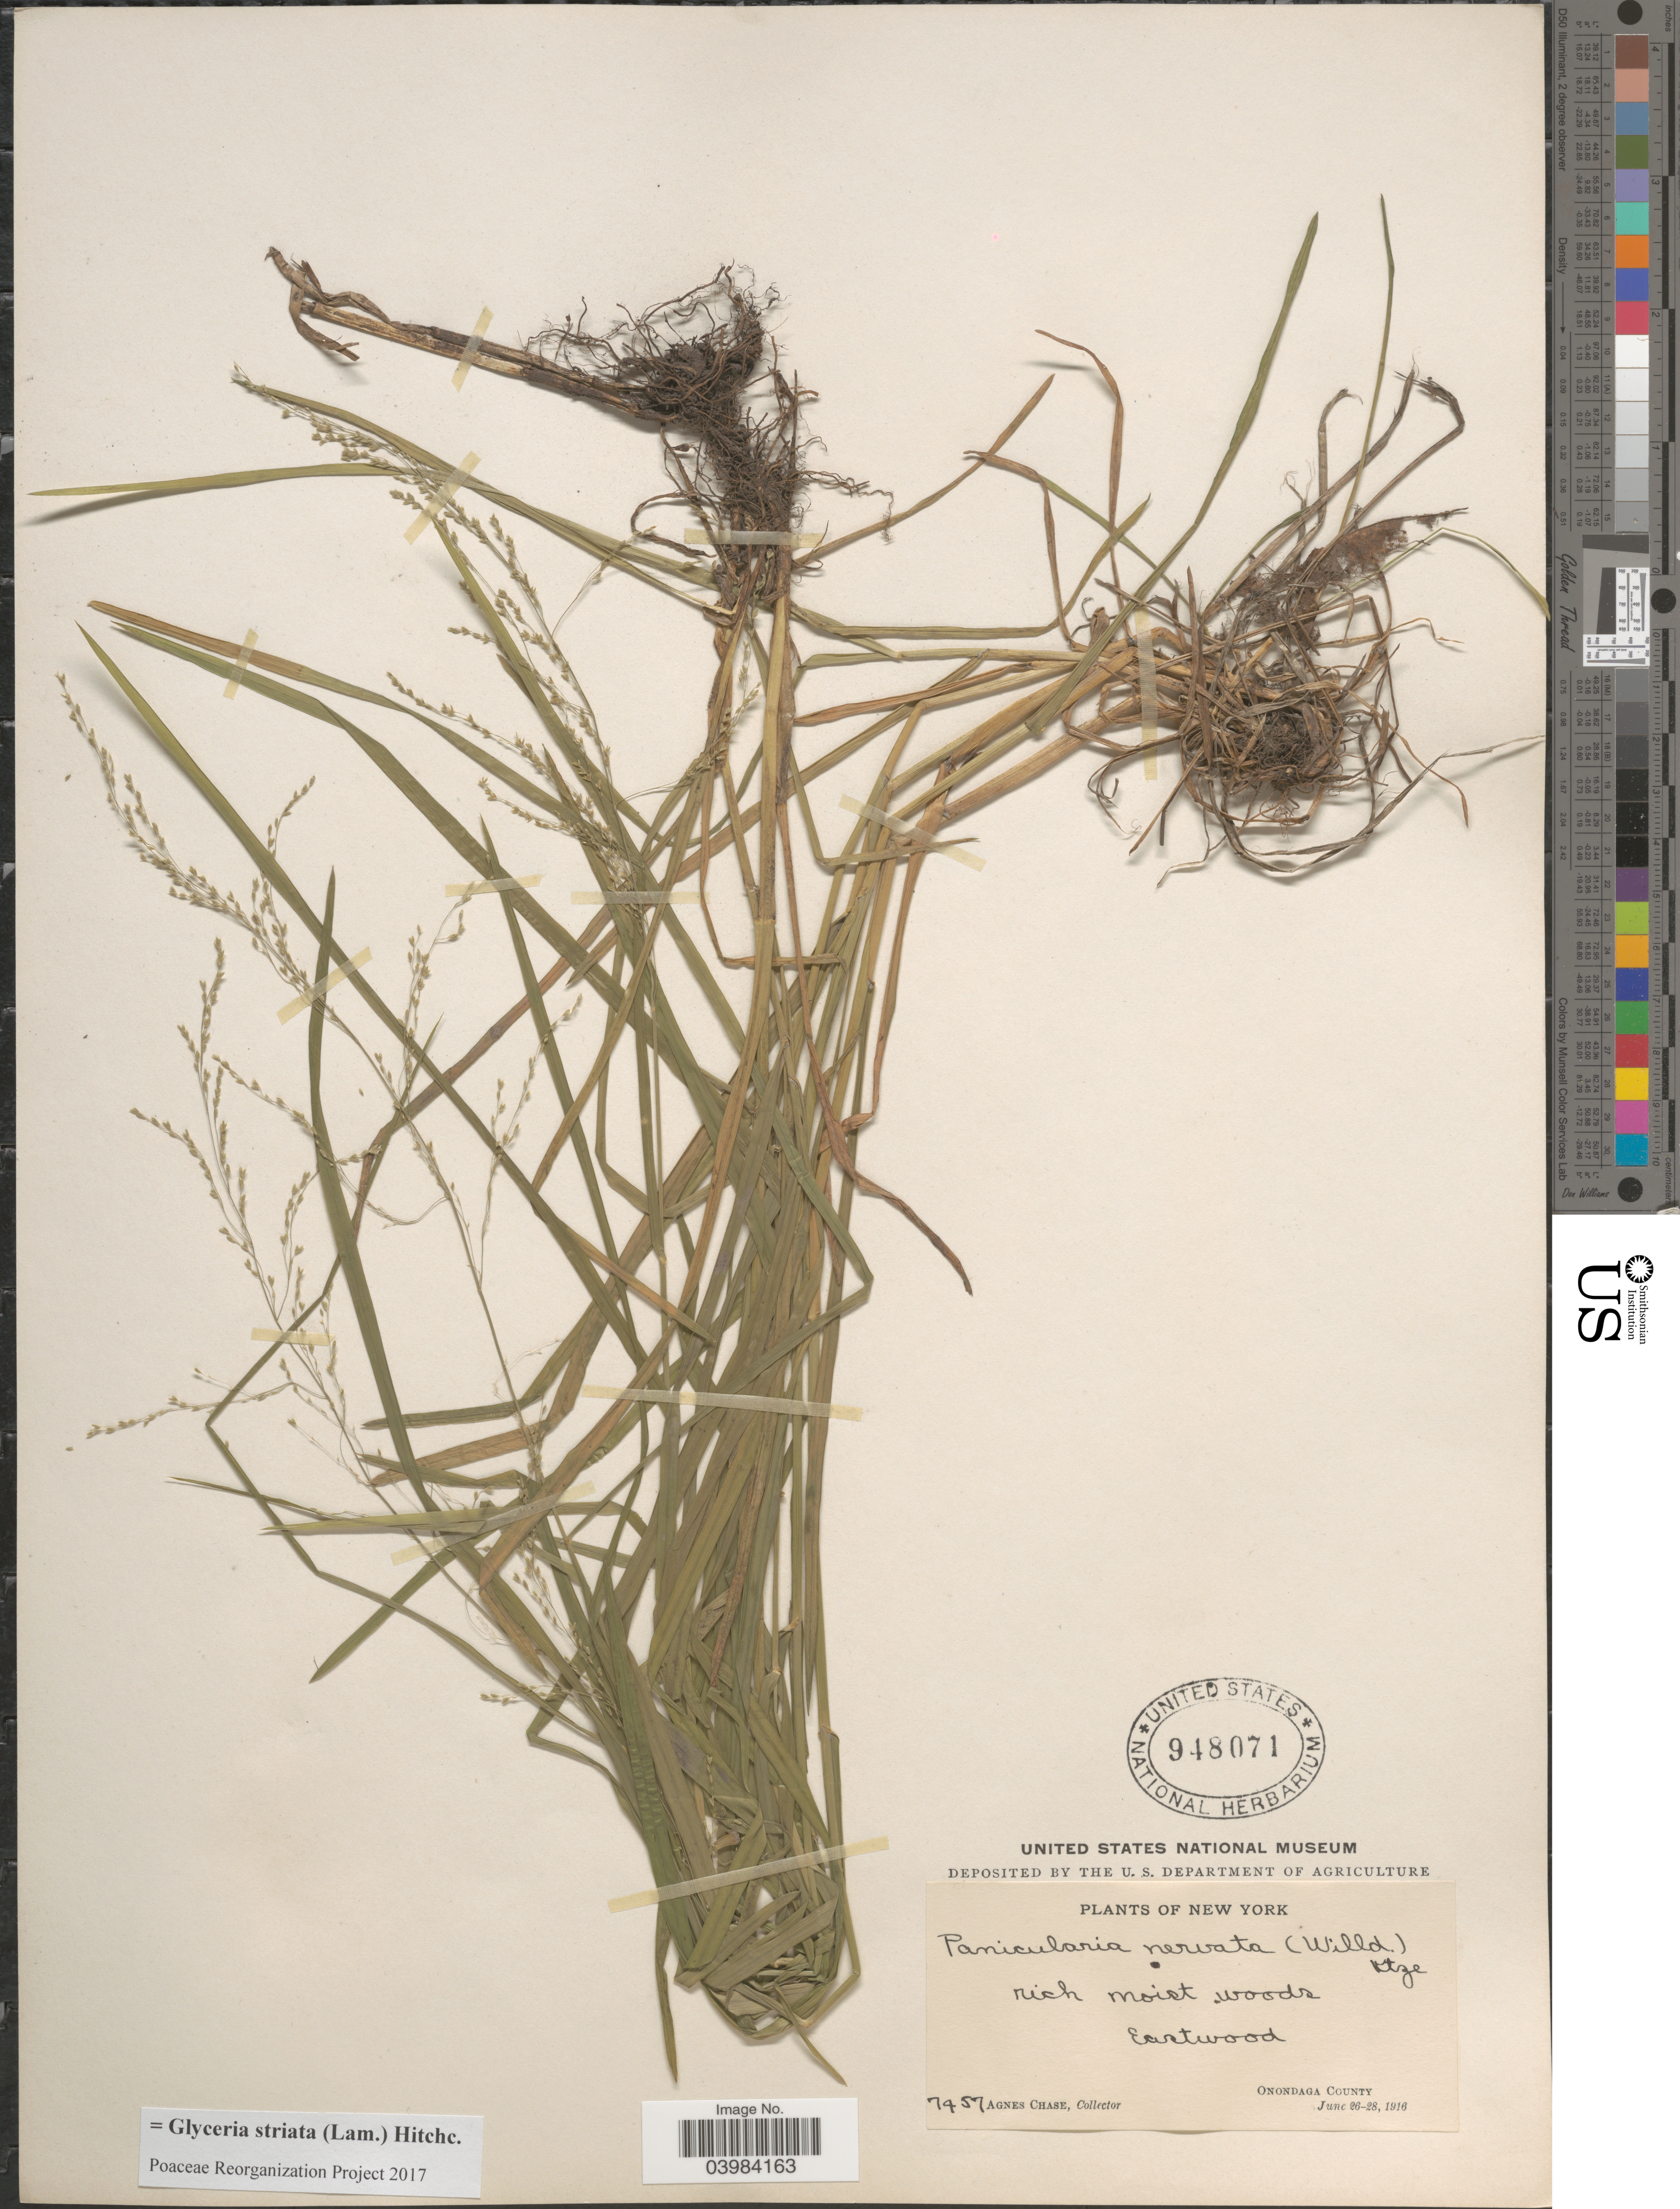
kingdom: Plantae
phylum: Tracheophyta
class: Liliopsida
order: Poales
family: Poaceae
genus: Glyceria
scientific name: Glyceria striata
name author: (Lam.) Hitchc.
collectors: A. Chase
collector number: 7457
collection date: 1916-06-26/1916-06-28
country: United States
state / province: New York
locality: Eastwood. Onondaga County.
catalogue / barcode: US 948071